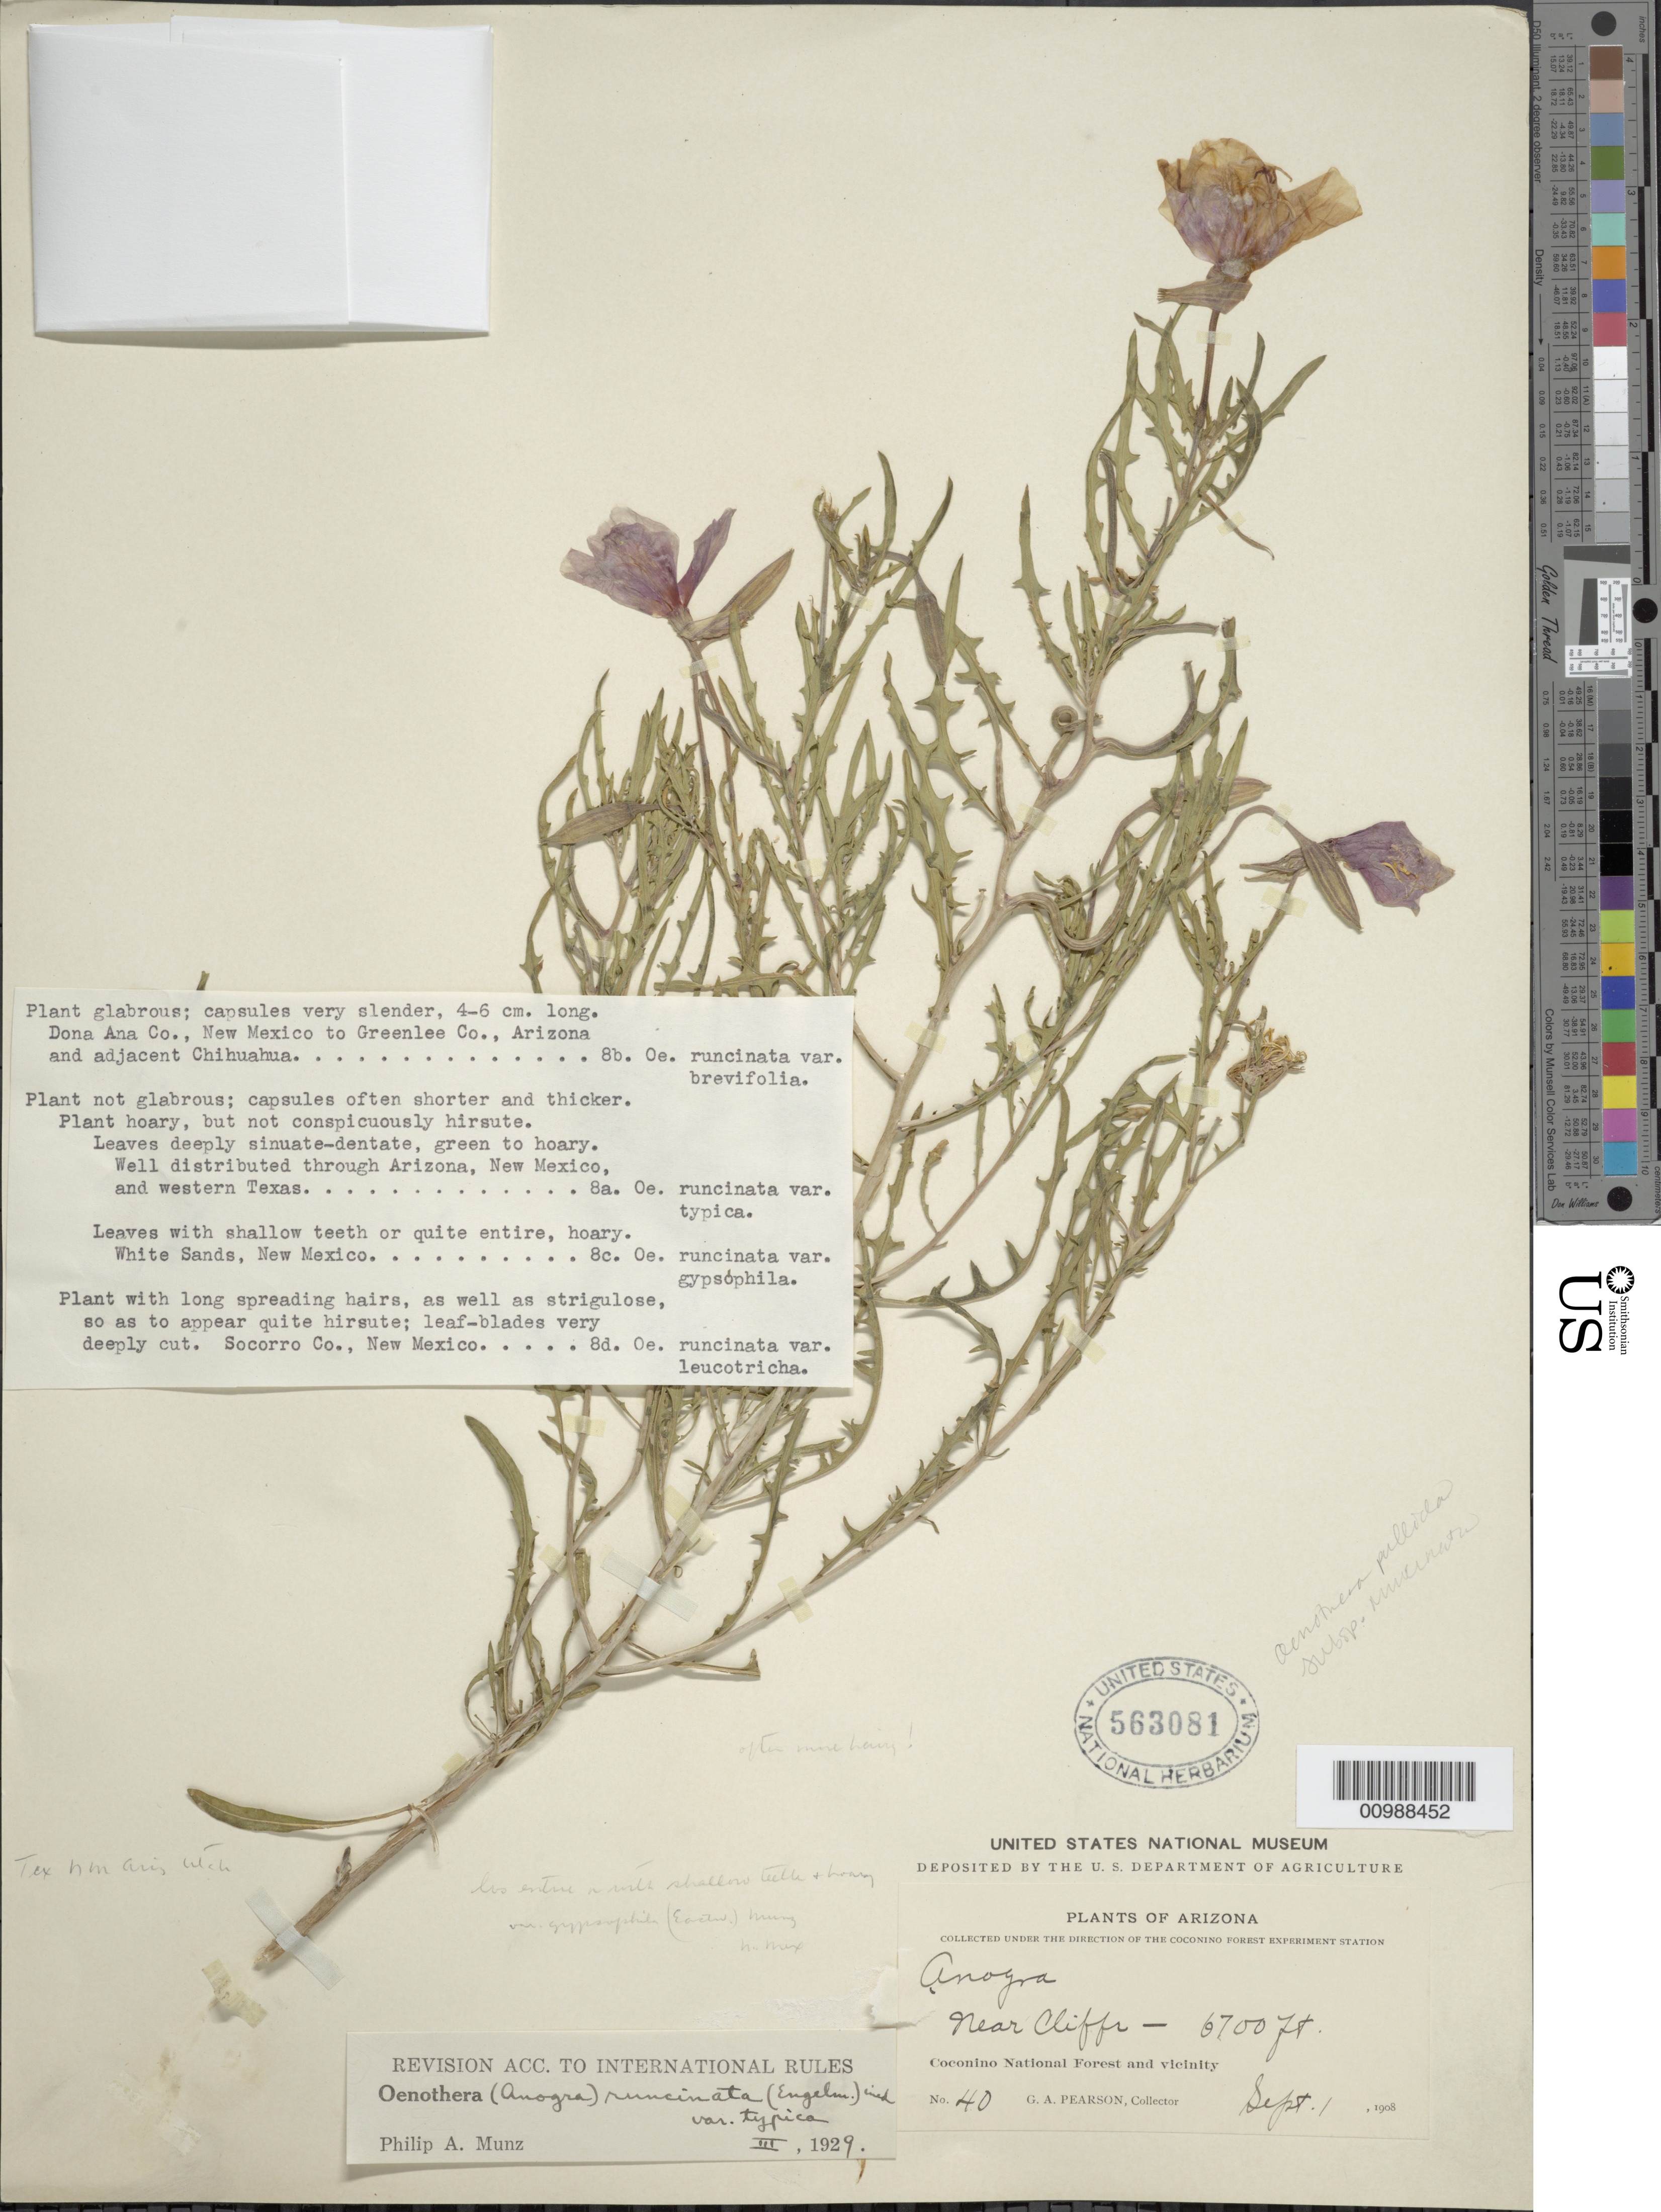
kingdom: Plantae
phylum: Tracheophyta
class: Magnoliopsida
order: Myrtales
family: Onagraceae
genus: Oenothera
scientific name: Oenothera pallida subsp. runcinata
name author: (Engelm.) Munz & W.M. Klein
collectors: G. A. Pearson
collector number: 40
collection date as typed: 01 Sep 1908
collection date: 1908-09-01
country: United States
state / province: Arizona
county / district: Coconino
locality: Near cliffs, Coconino National Forest and vicinity.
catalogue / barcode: US 563081